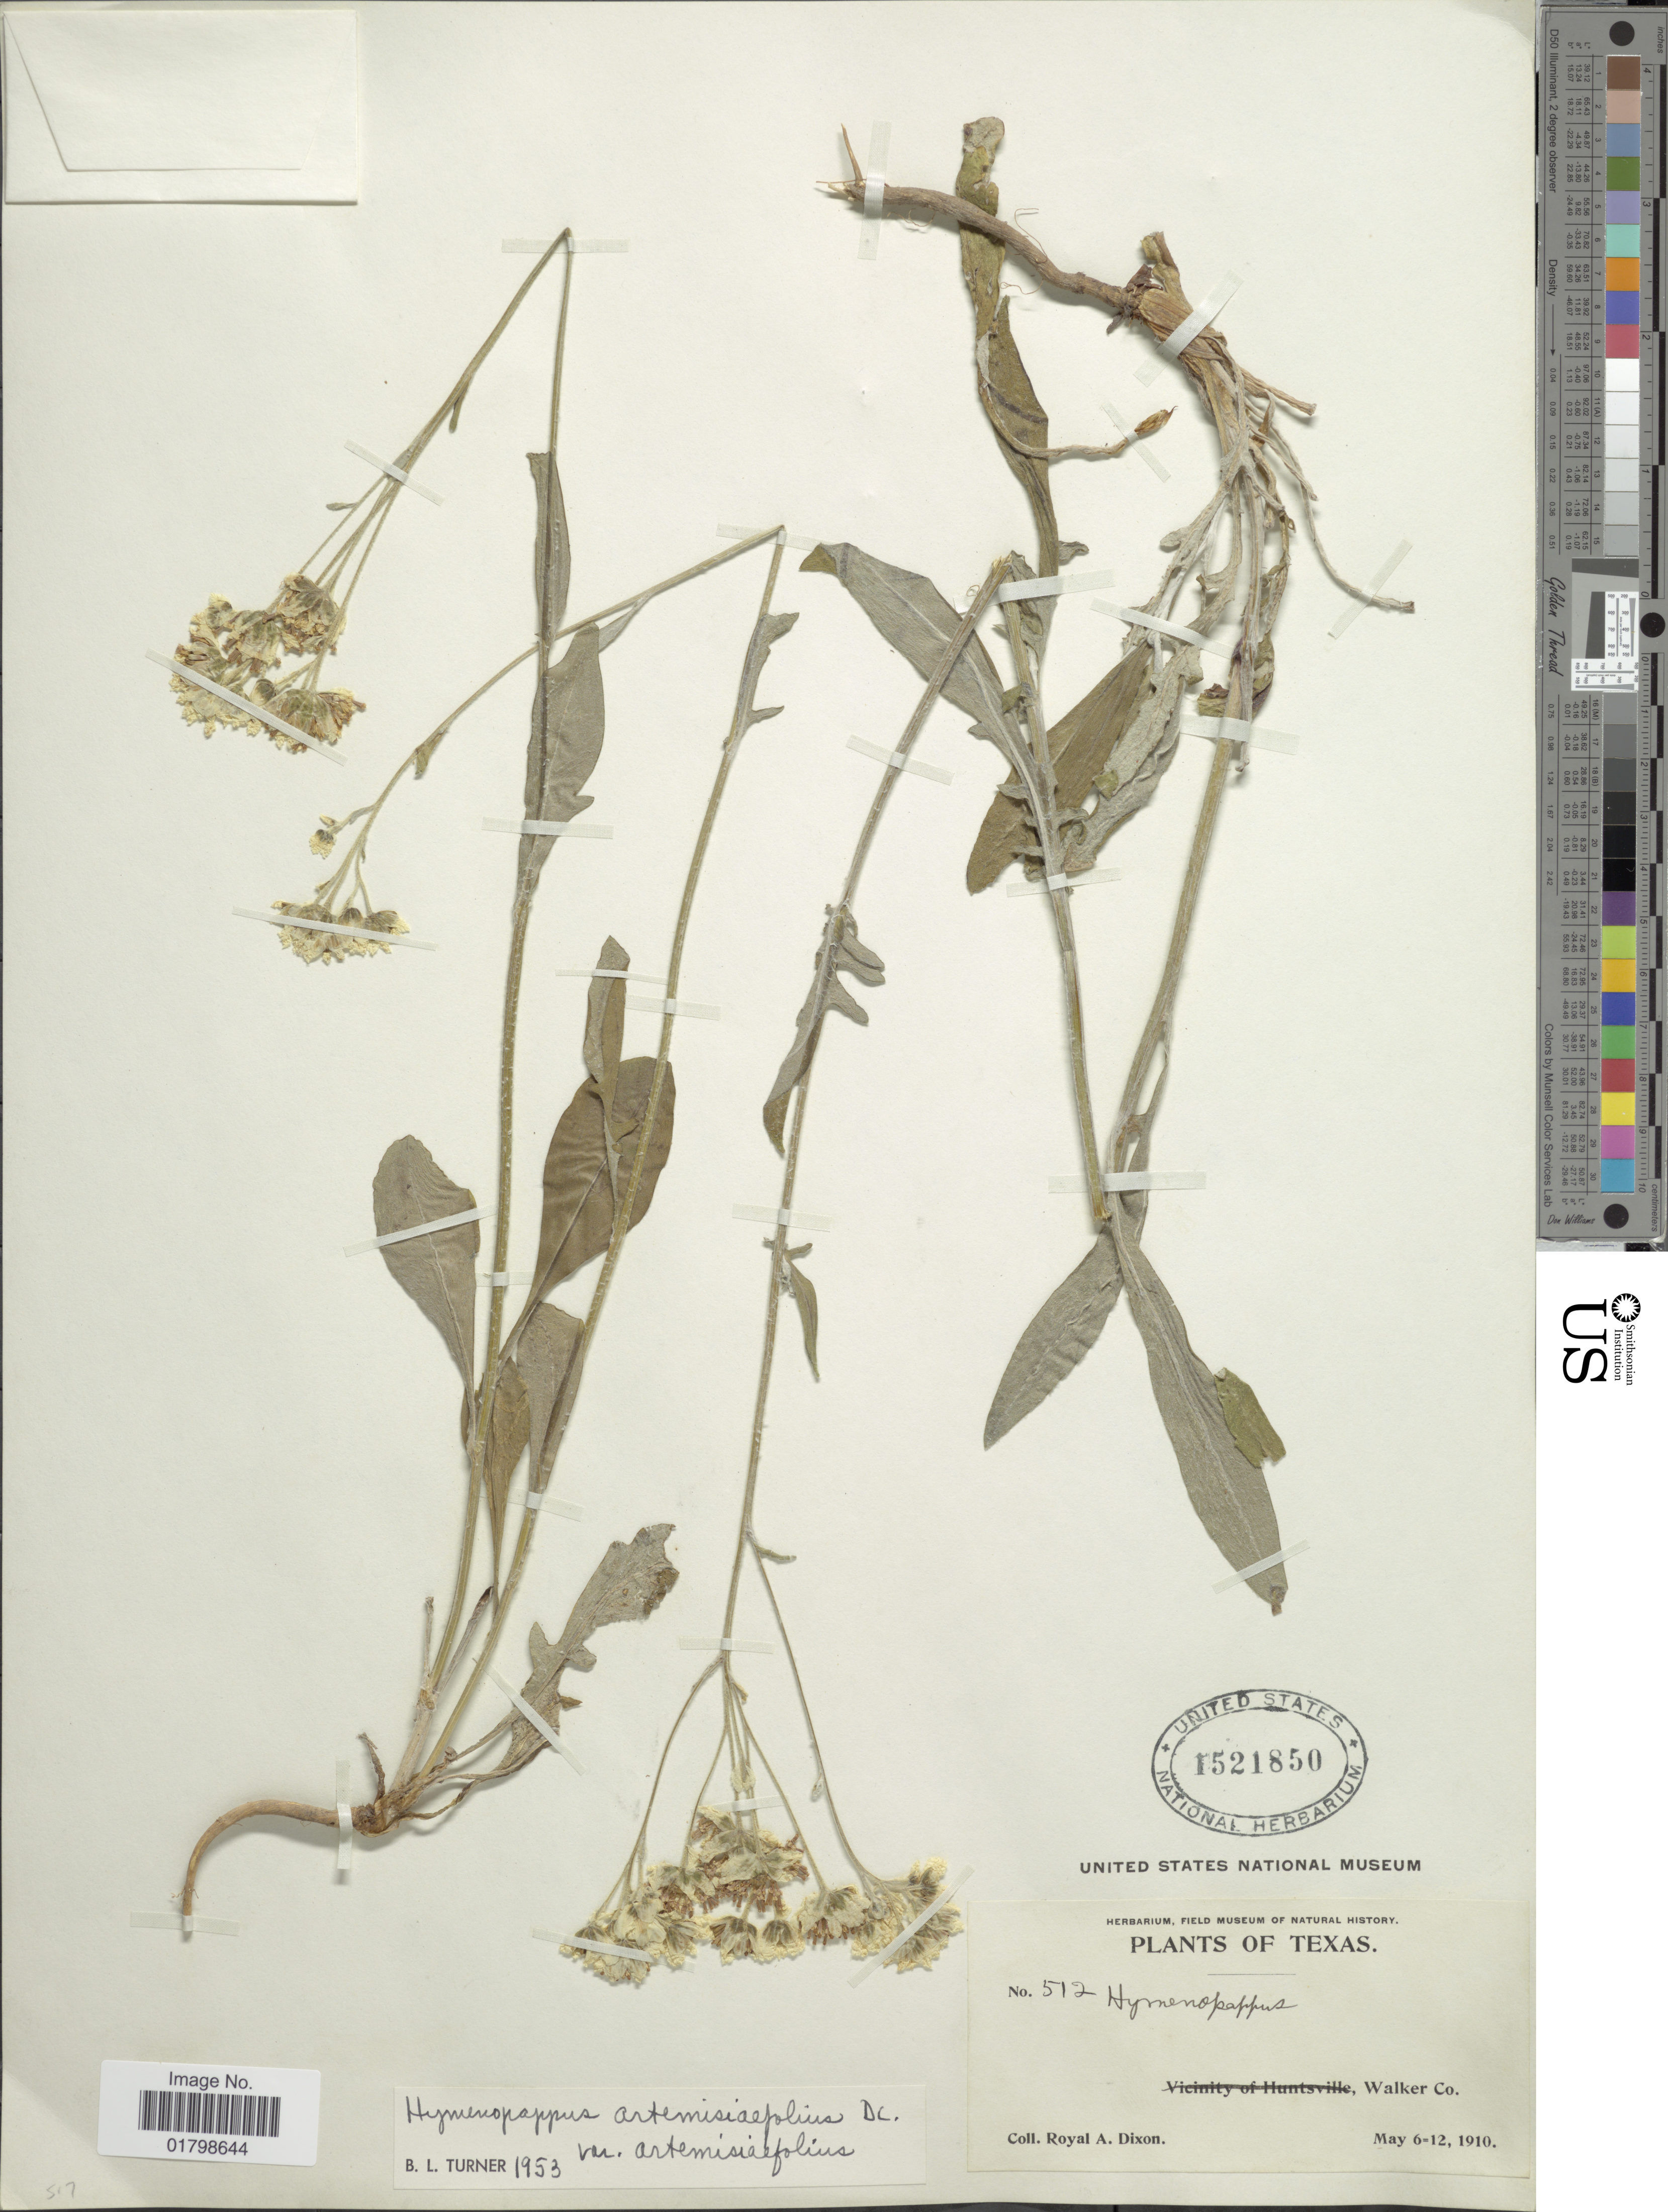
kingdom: Plantae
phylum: Tracheophyta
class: Magnoliopsida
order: Asterales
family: Asteraceae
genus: Hymenopappus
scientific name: Hymenopappus artemisiifolius var. artemisiifolius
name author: DC.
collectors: R. A. Dixon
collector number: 512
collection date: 1910-05-06/1910-05-12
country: United States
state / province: Texas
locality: Walker Co.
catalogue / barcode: US 1521850